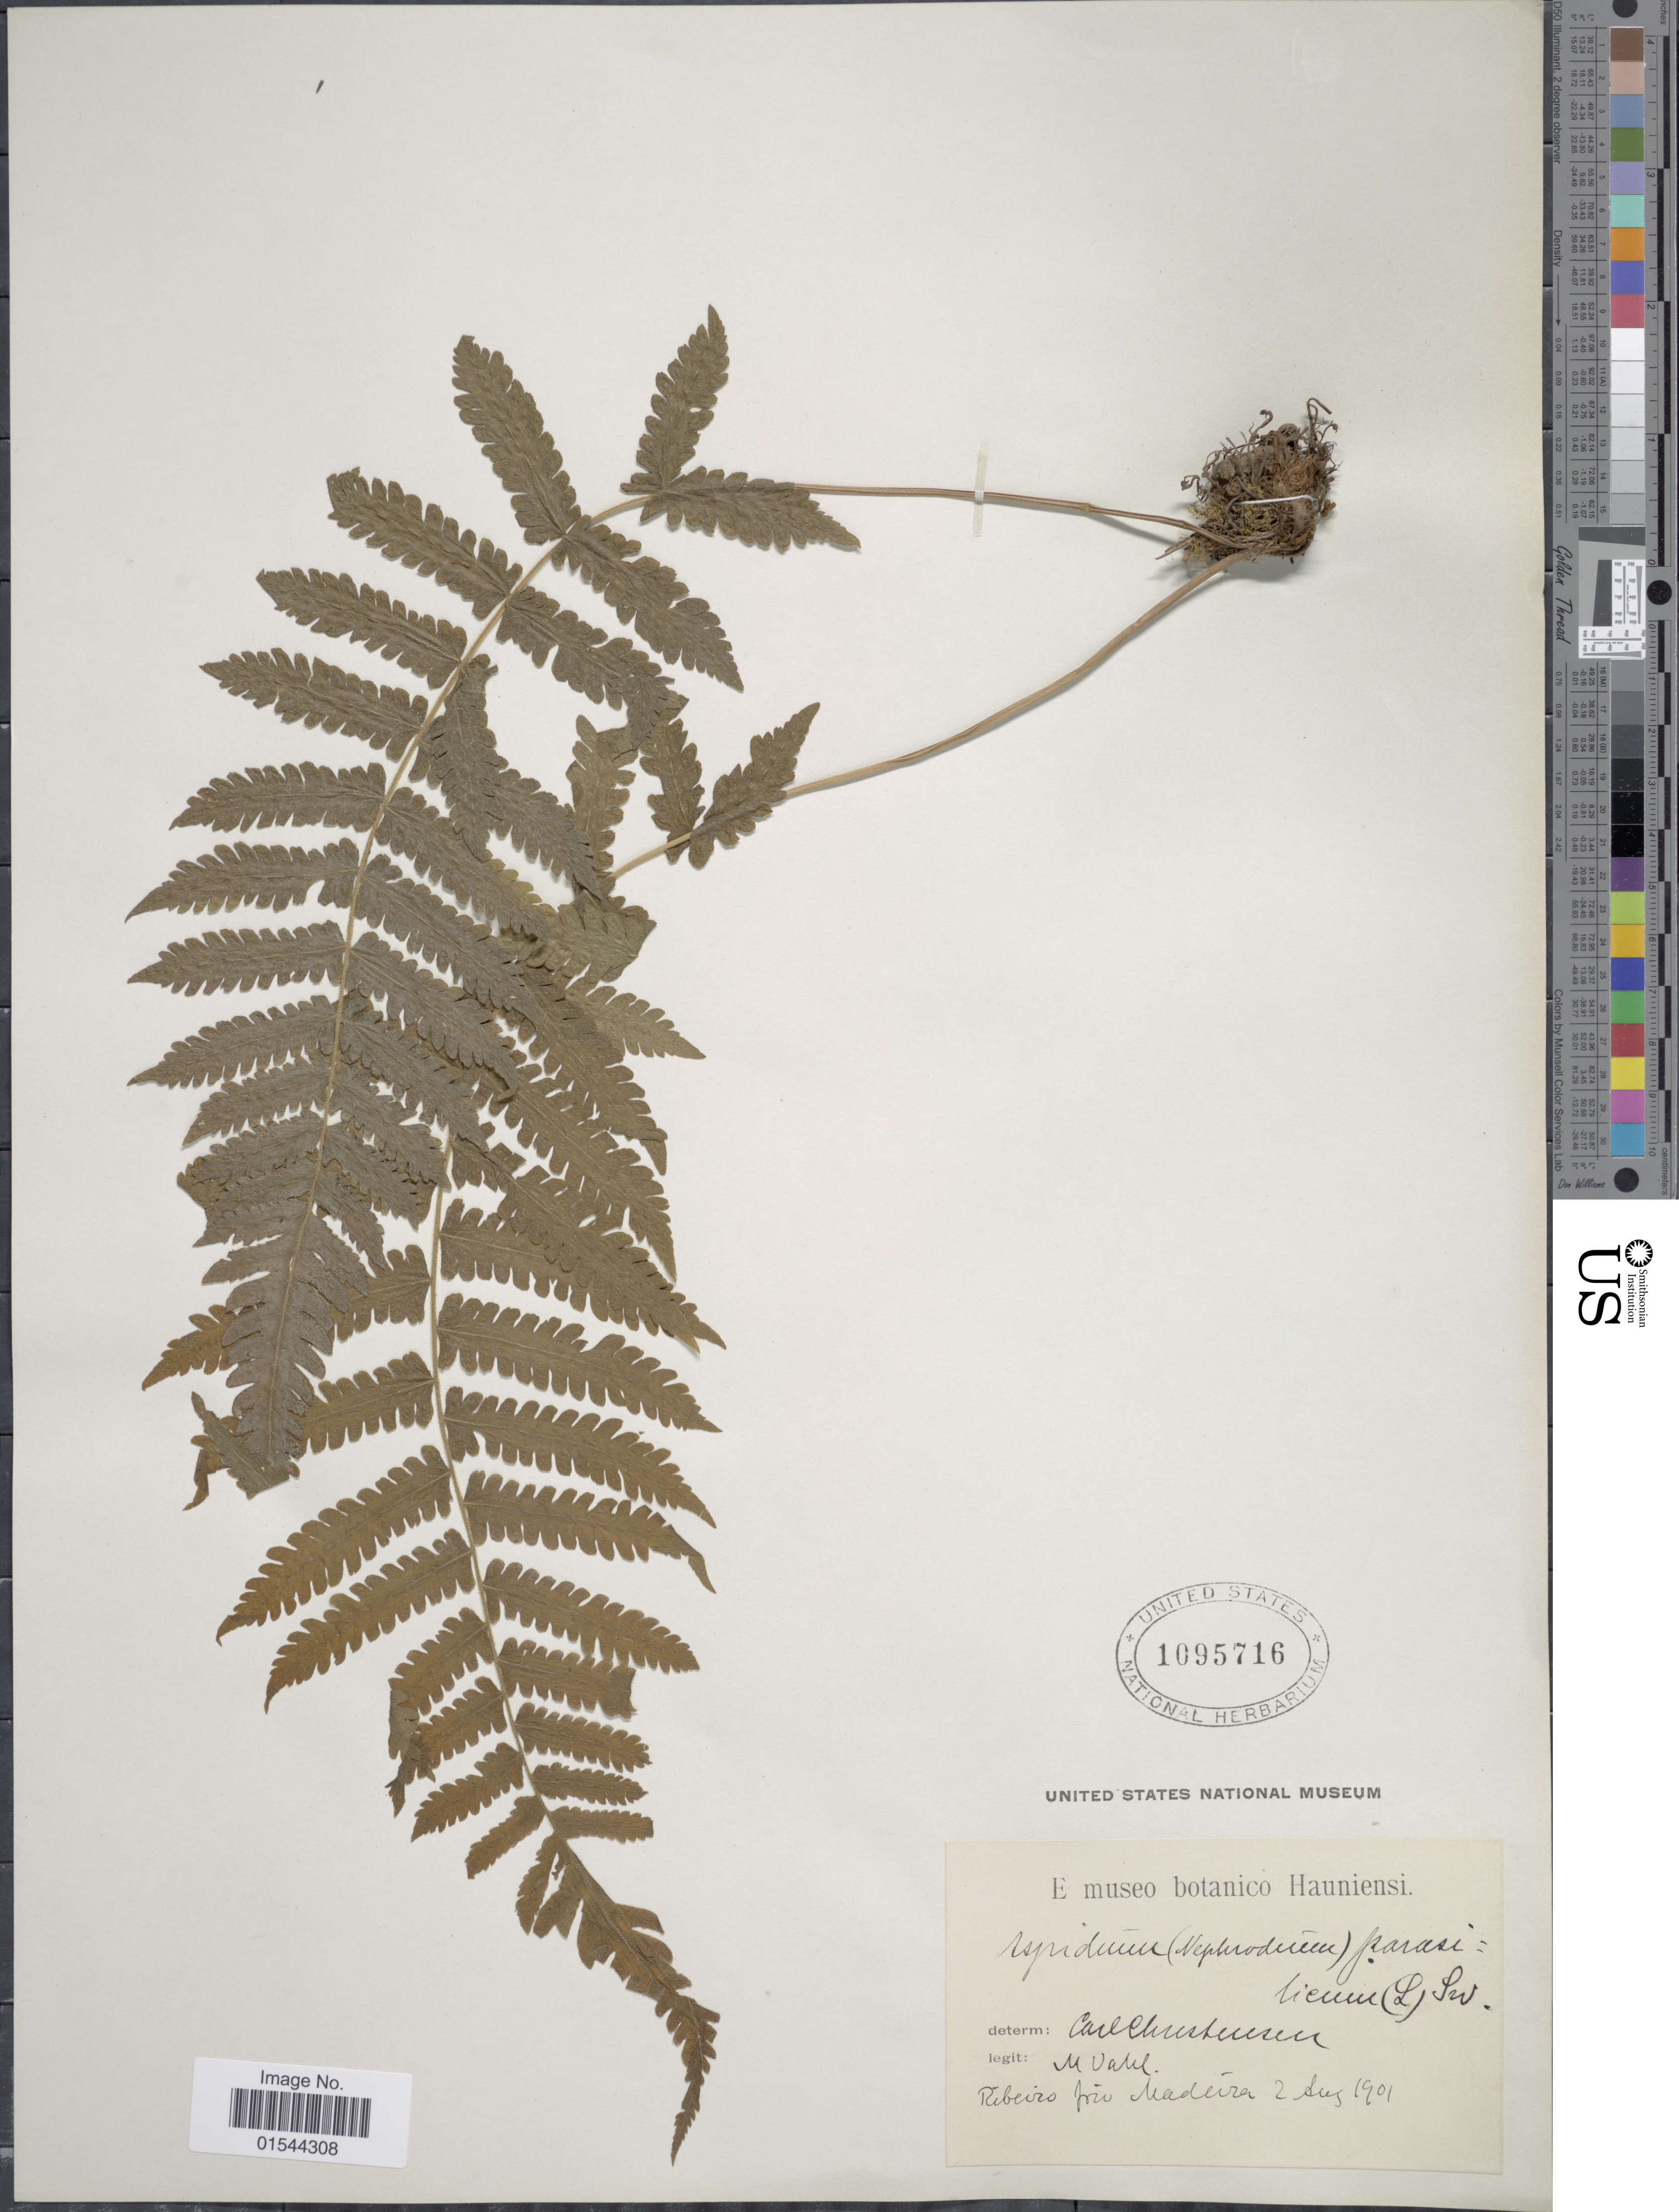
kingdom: Plantae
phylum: Tracheophyta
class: Polypodiopsida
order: Polypodiales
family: Thelypteridaceae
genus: Christella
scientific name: Christella dentata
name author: (Forssk.) Brownsey & Jermy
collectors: M. Vahl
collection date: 1901-08-02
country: Portugal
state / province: Madeira (Aut. Reg.)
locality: Ribeiro frio Madeira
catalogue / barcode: US 1095716